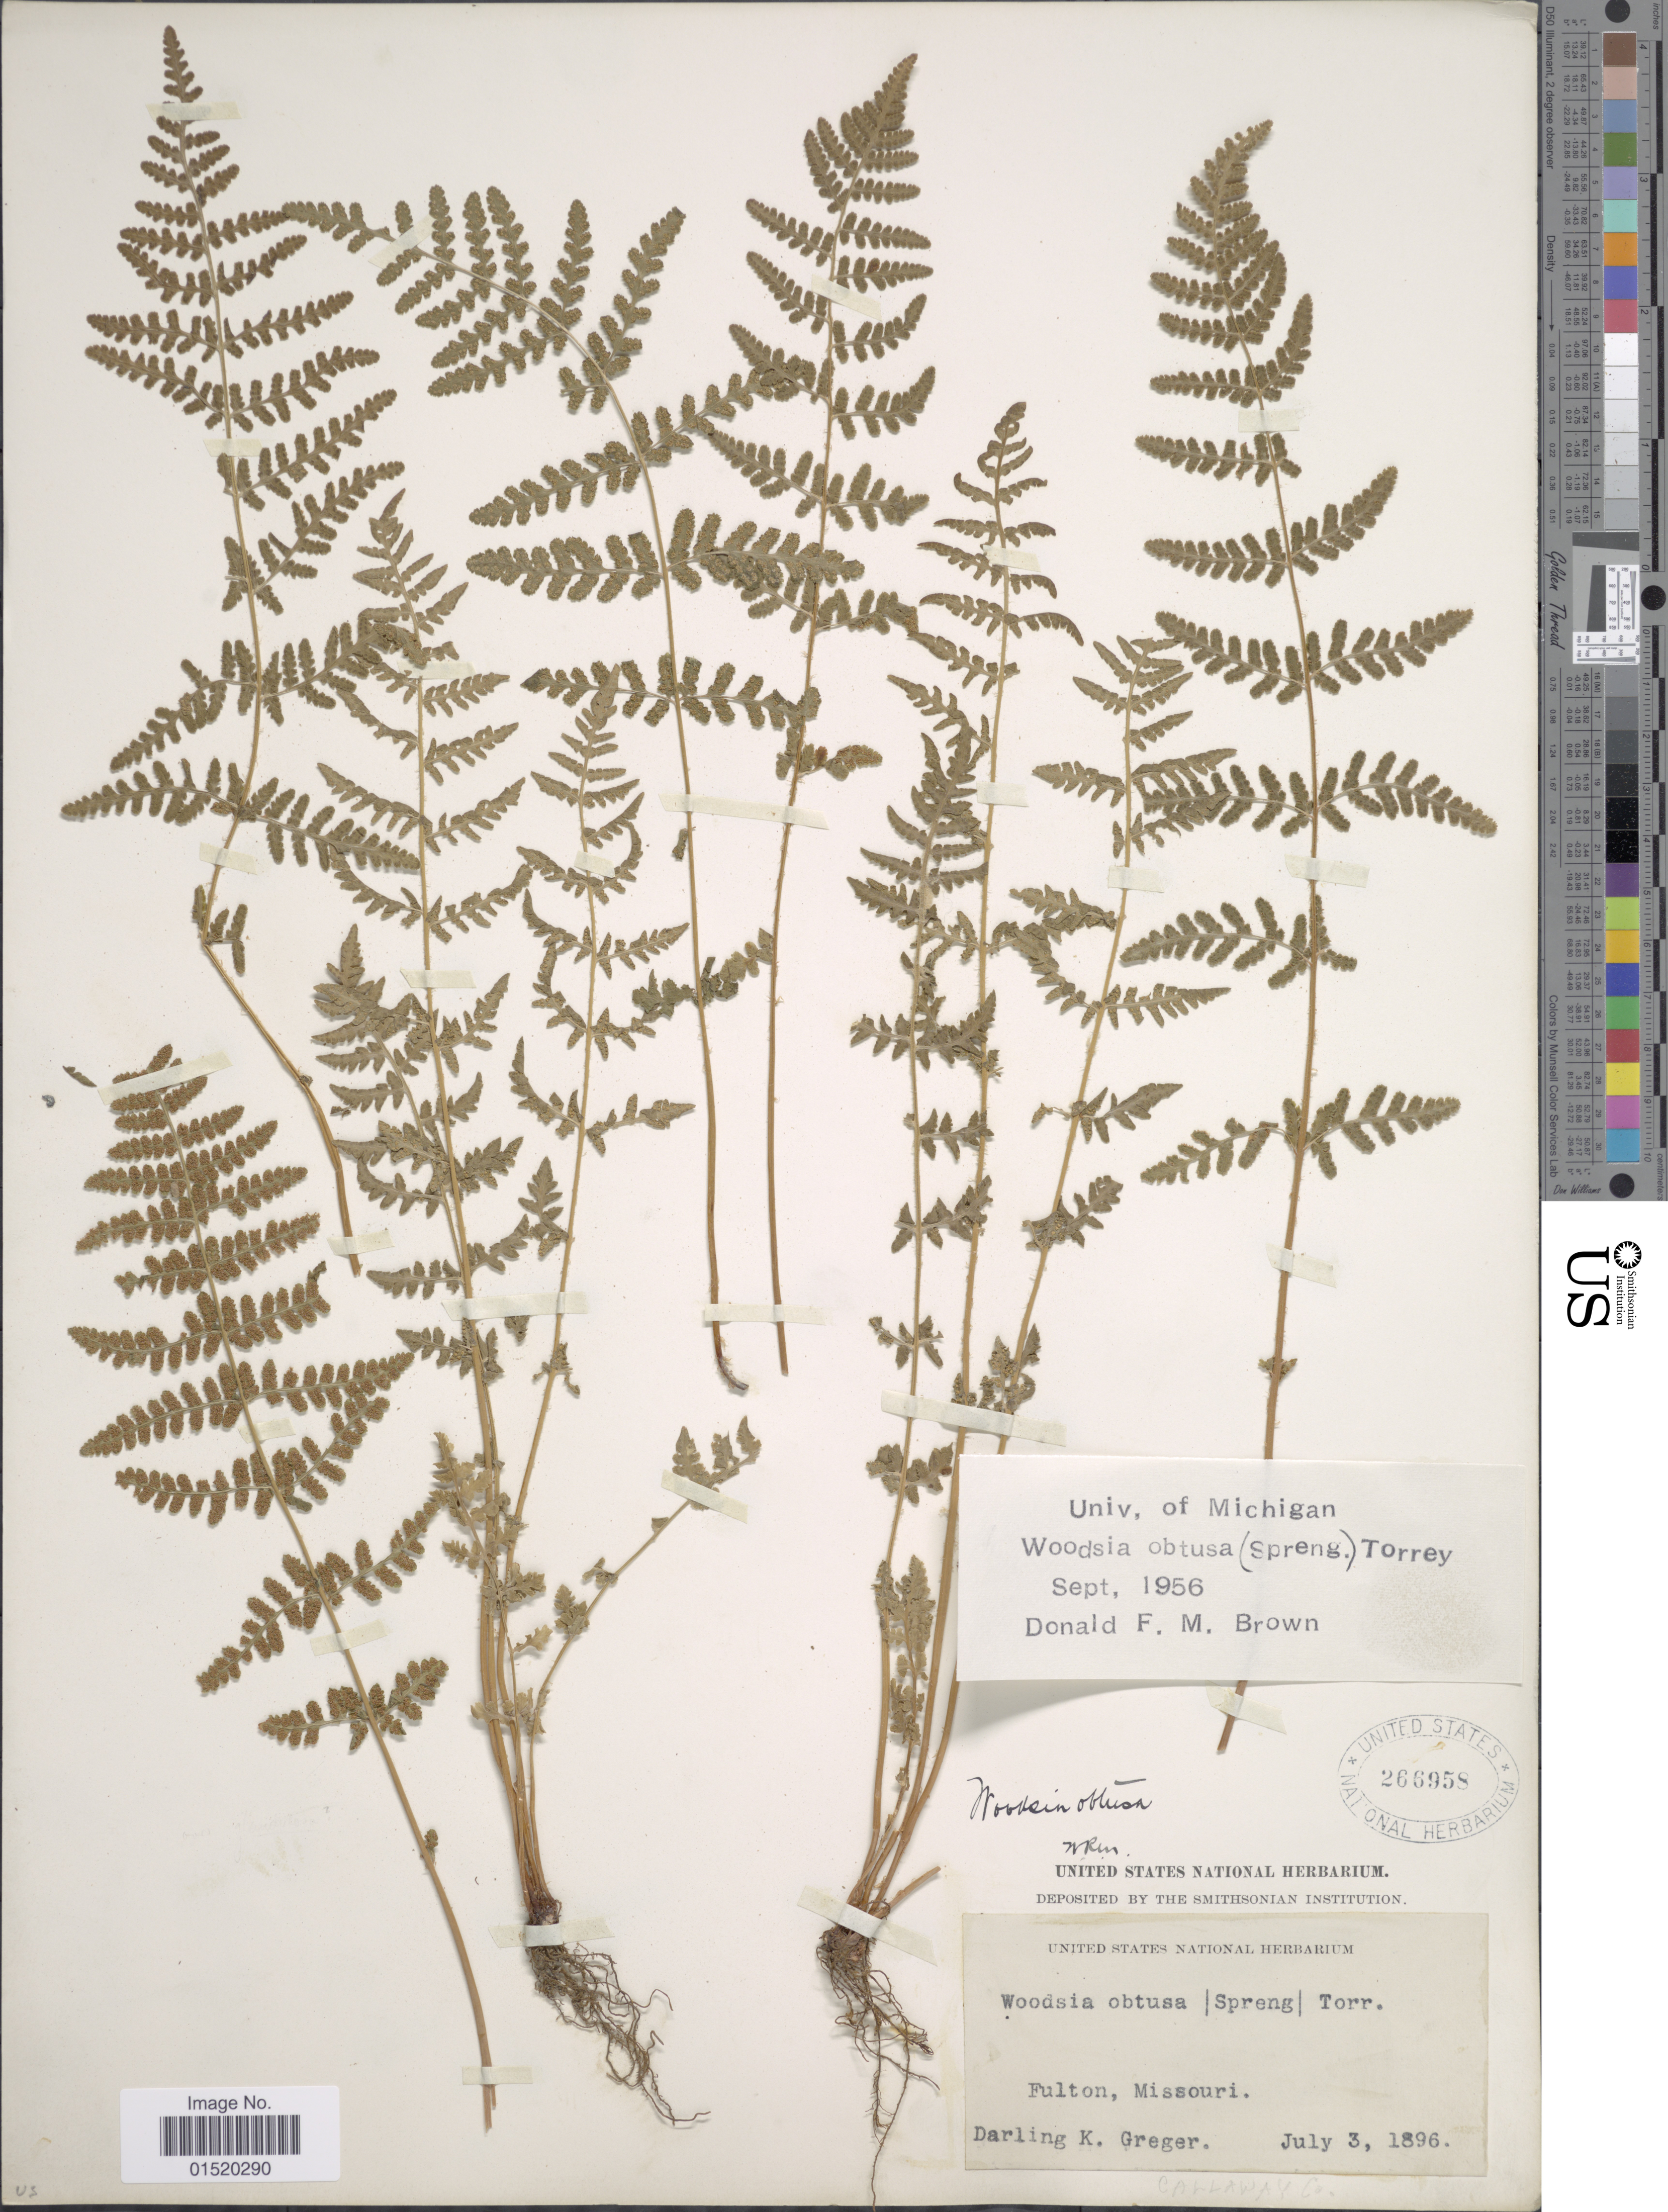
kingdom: Plantae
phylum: Tracheophyta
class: Polypodiopsida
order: Polypodiales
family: Woodsiaceae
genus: Woodsia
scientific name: Woodsia obtusa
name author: (Spreng.) Torr.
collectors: D. Greger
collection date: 1896-07-03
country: United States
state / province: Missouri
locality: Fulton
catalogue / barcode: US 266958